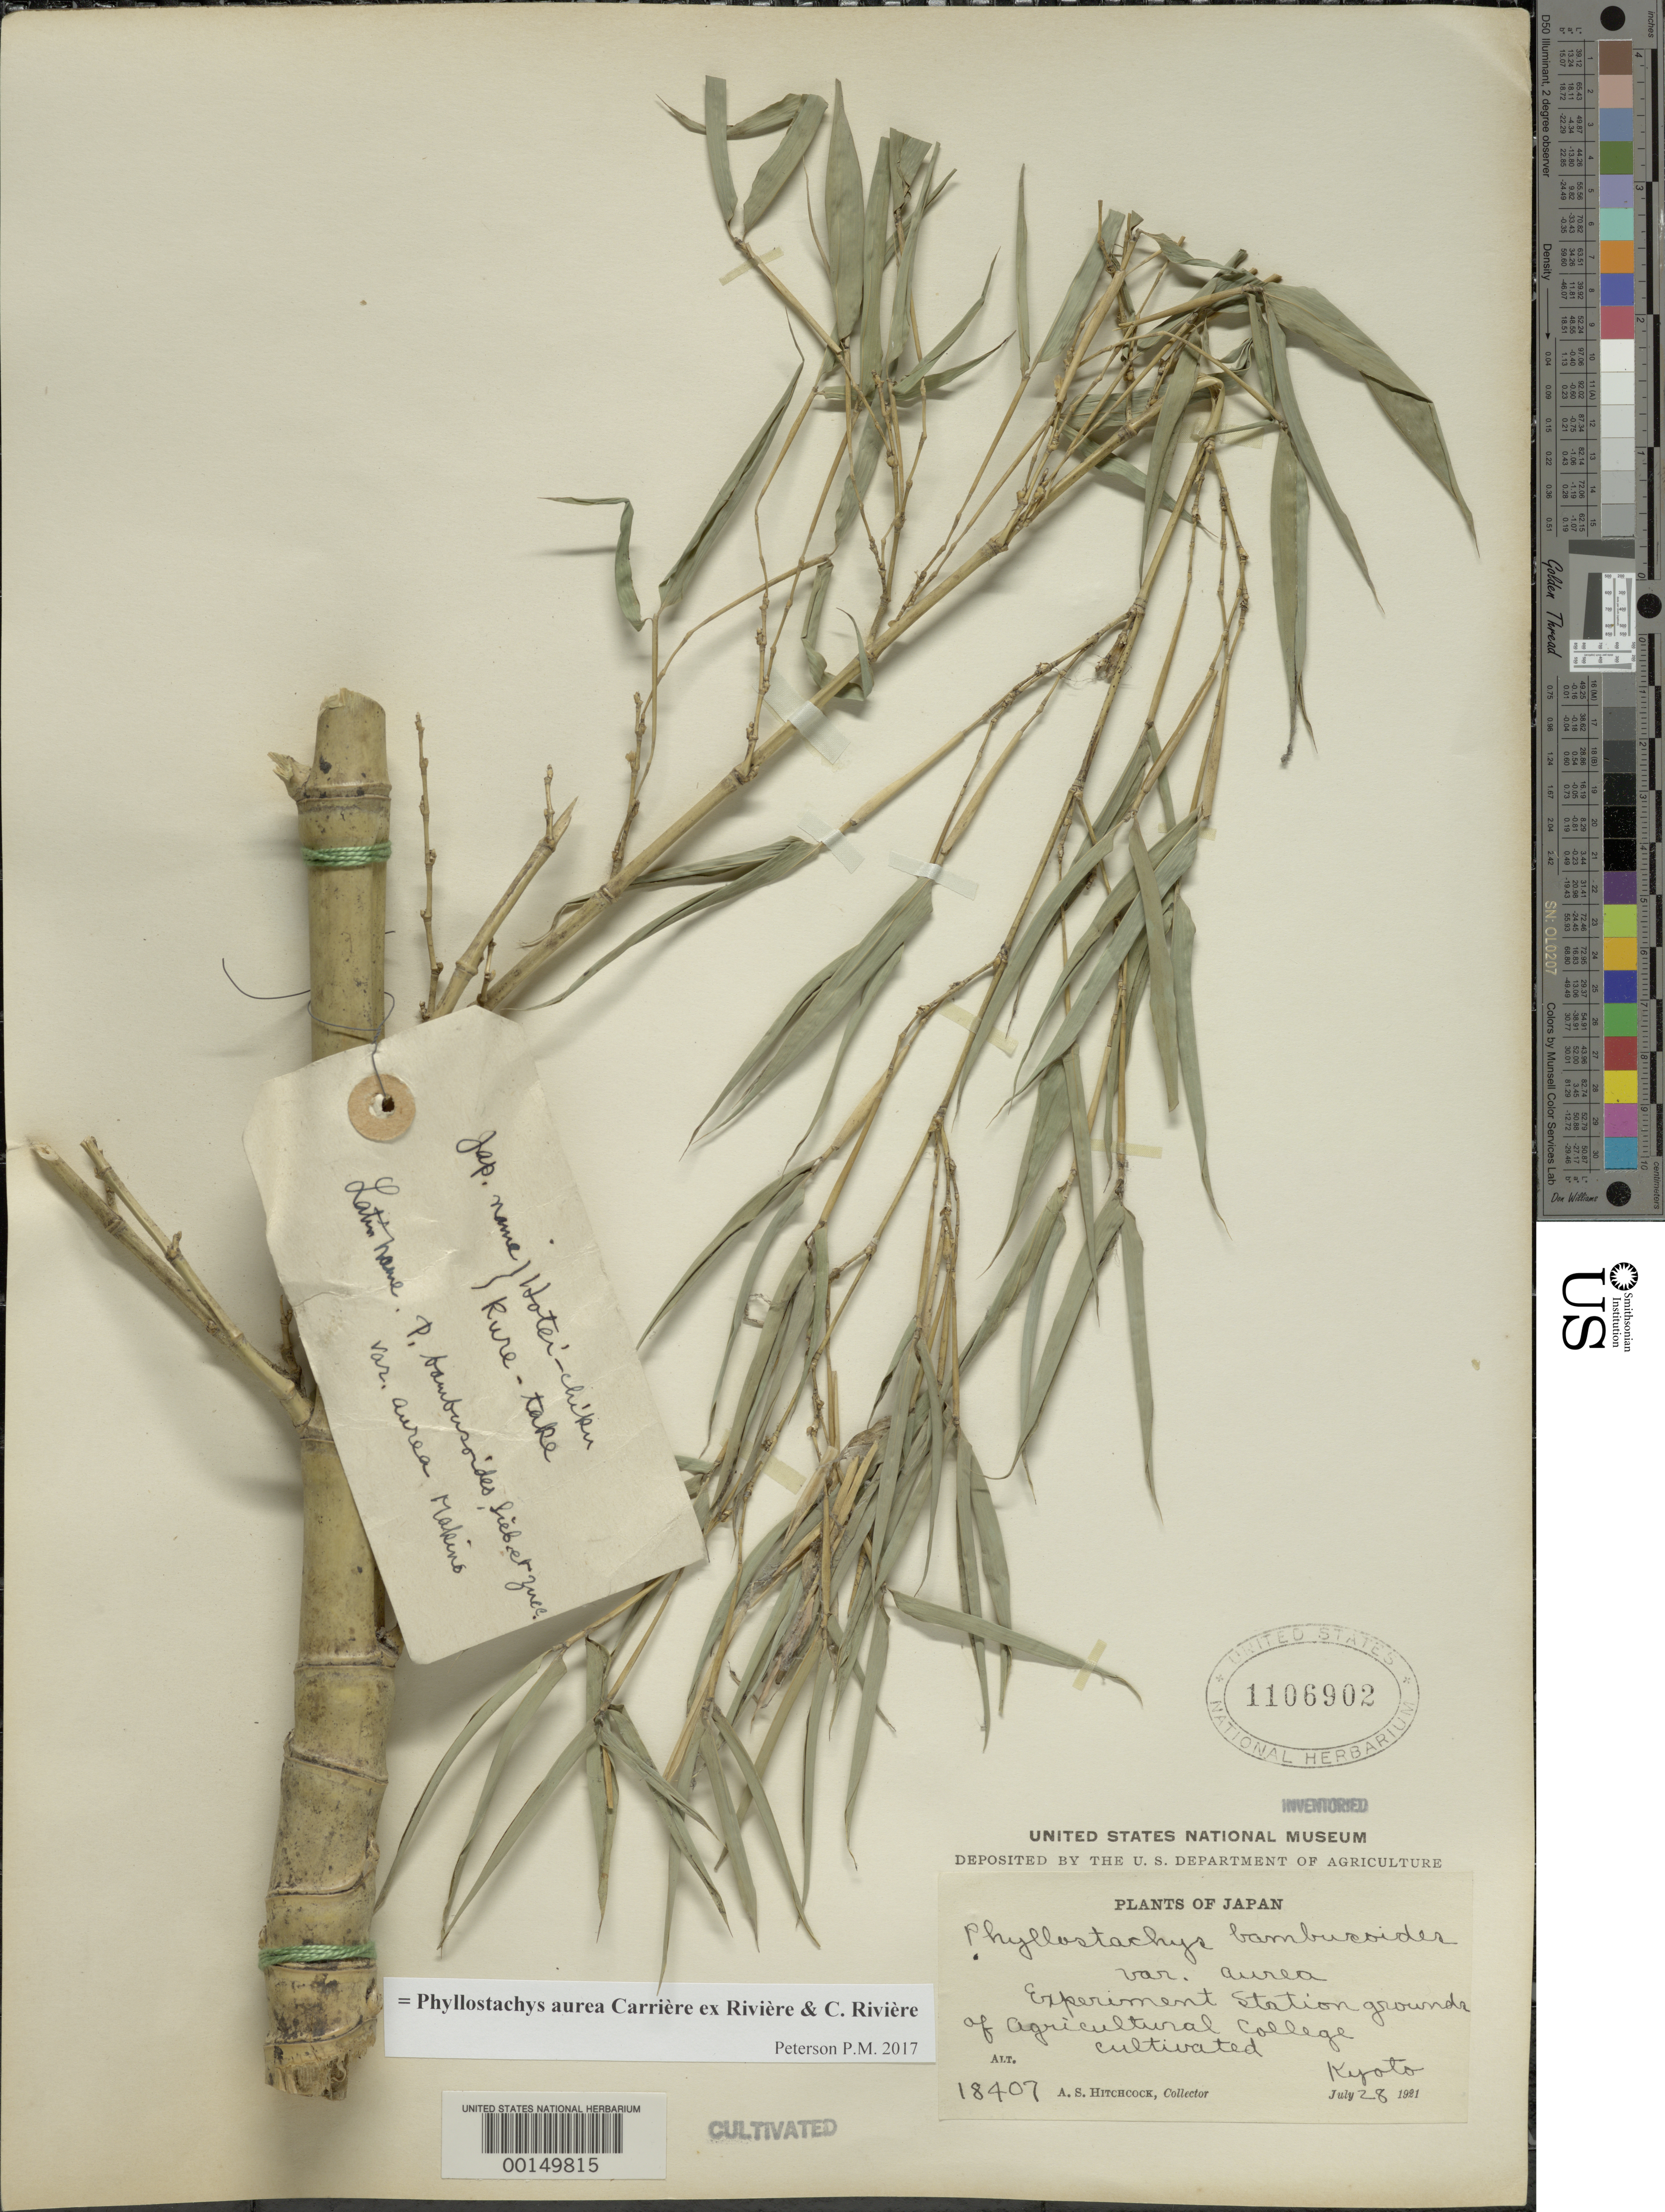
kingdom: Plantae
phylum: Tracheophyta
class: Liliopsida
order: Poales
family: Poaceae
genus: Phyllostachys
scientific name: Phyllostachys aurea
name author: Rivière & C. Rivière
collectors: A. S. Hitchcock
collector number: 18407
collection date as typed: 28 Jul 1921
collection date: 1921-07-28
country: Japan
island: Honshu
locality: Kyoto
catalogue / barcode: US 1106902